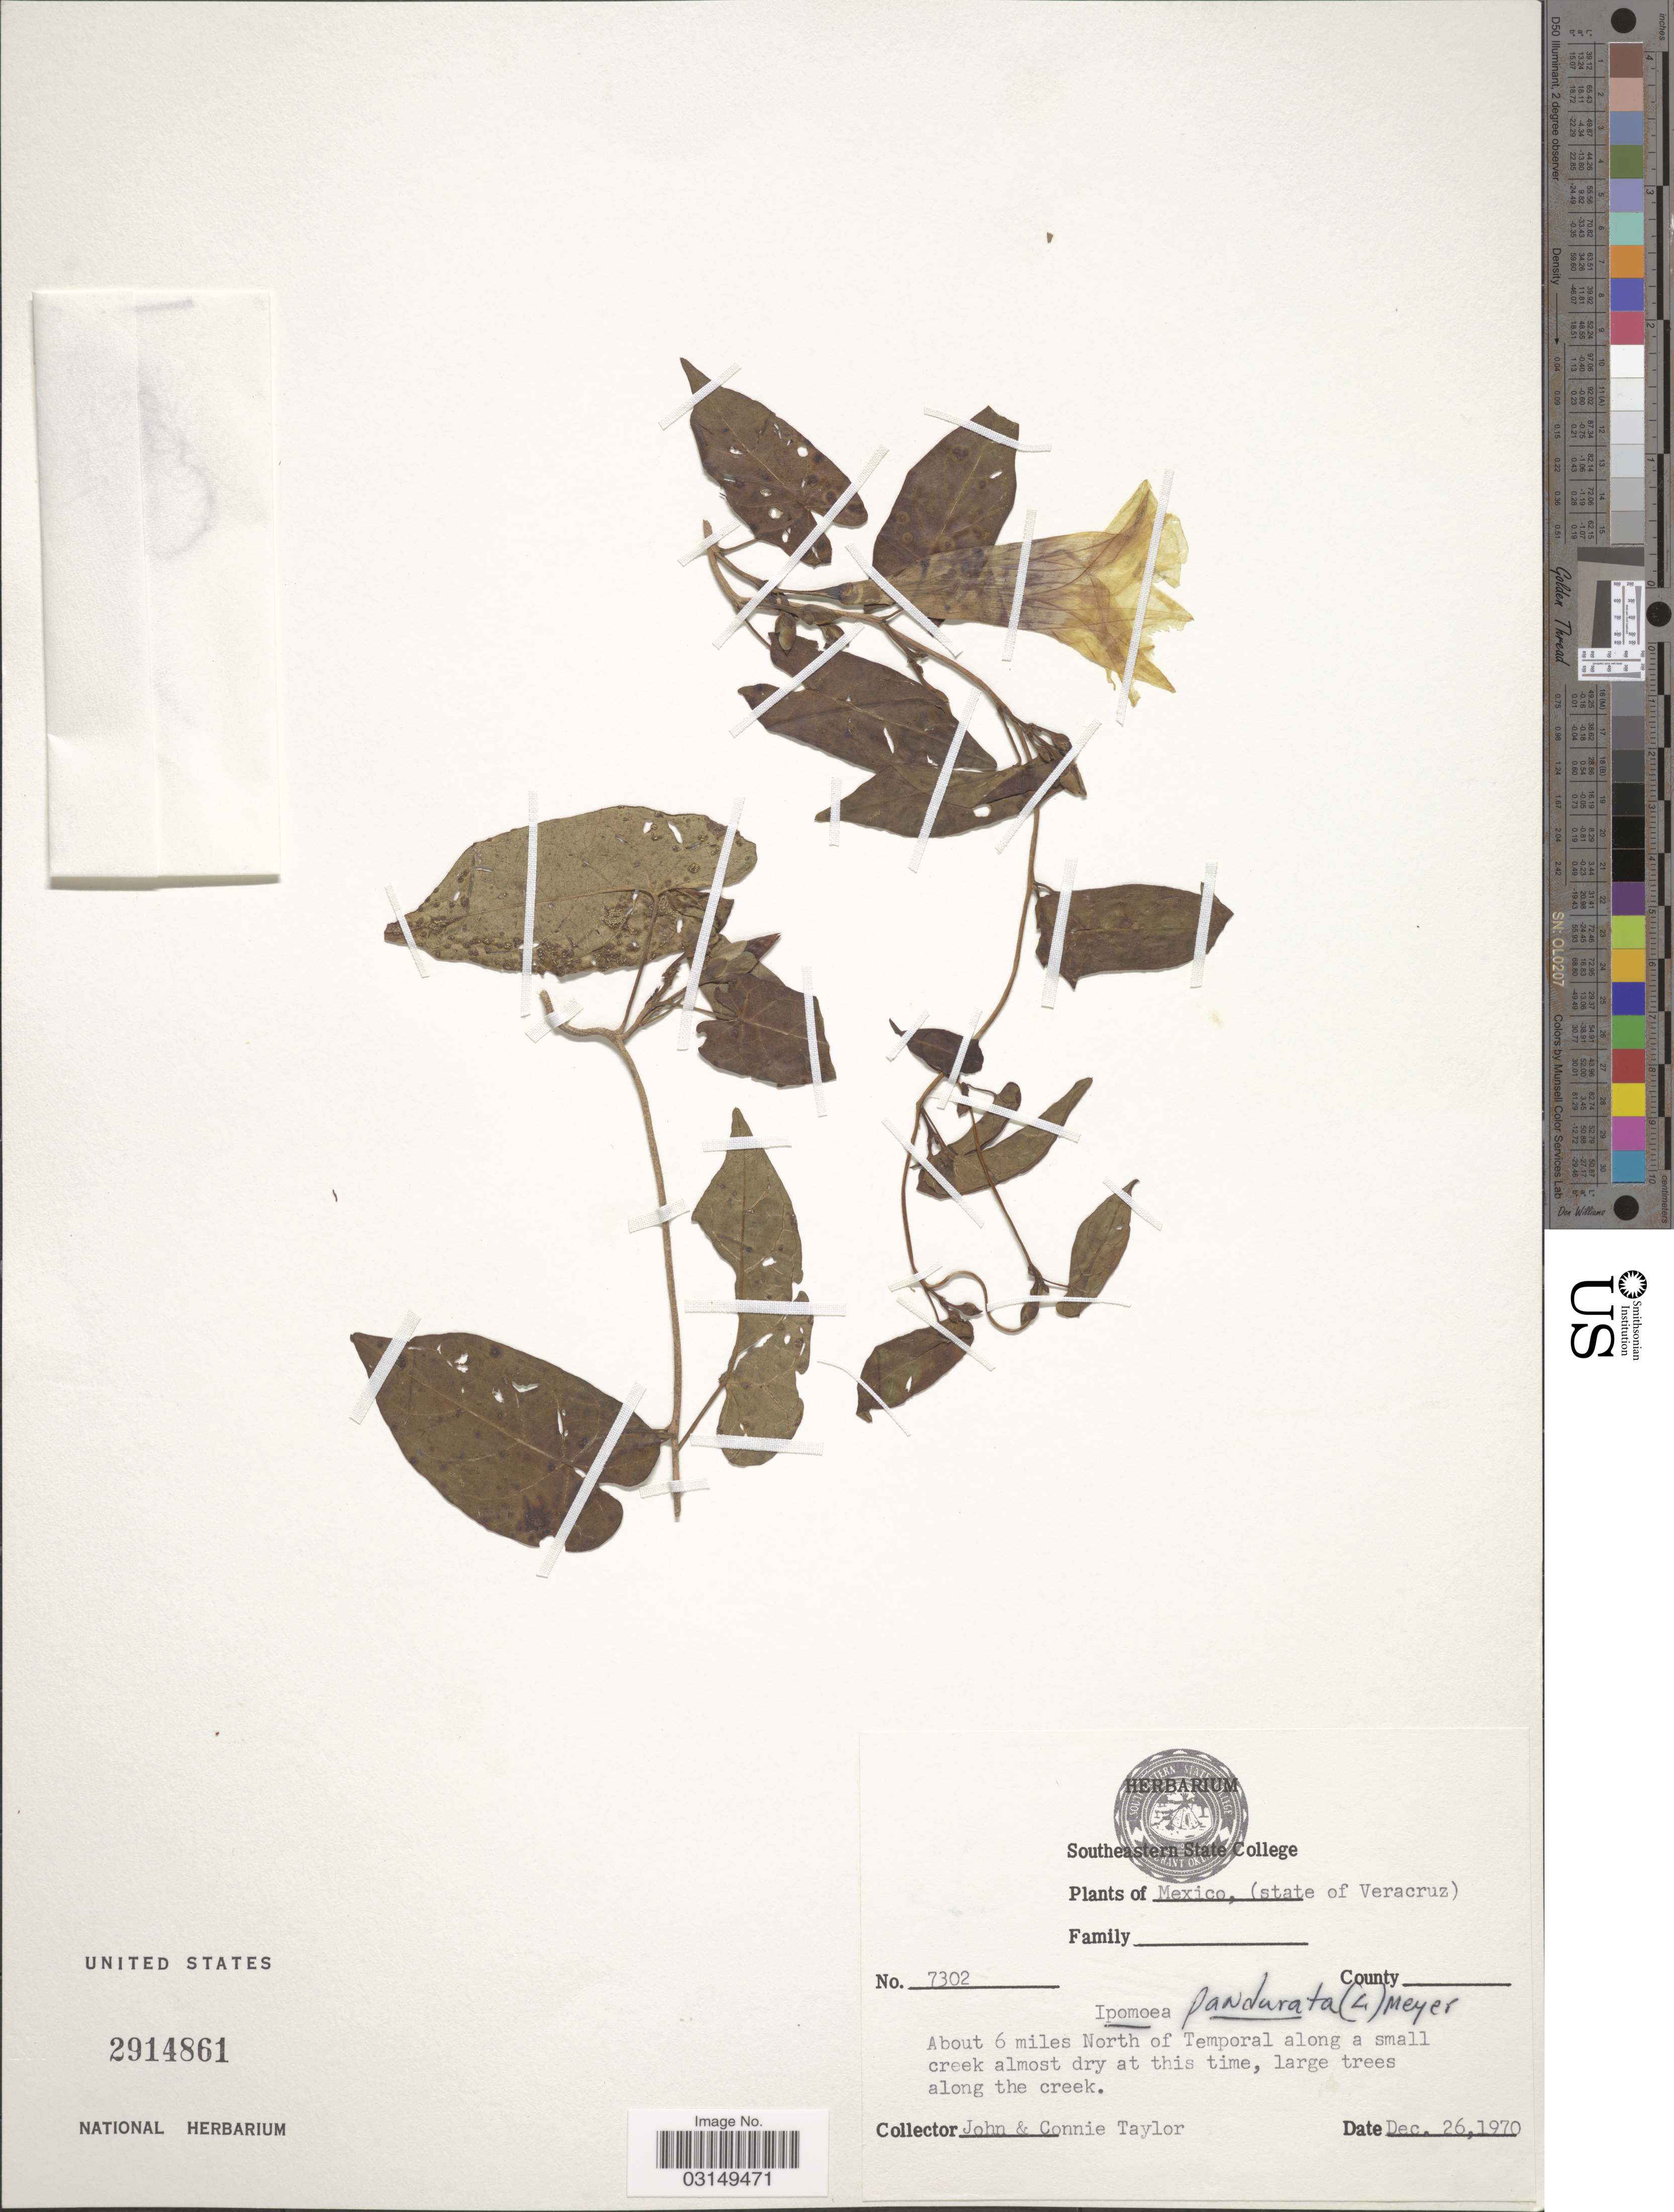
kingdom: Plantae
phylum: Tracheophyta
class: Magnoliopsida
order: Solanales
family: Convolvulaceae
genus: Ipomoea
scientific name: Ipomoea anisomeres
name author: B.L. Rob. & Bartlett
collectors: J. Taylor & C. Taylor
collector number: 7302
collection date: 1970-12-26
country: Mexico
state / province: Veracruz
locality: Veracruz. About 6 miles North of Temporal along a small creek almost dry at this time, along the creek.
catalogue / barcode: US 2914861